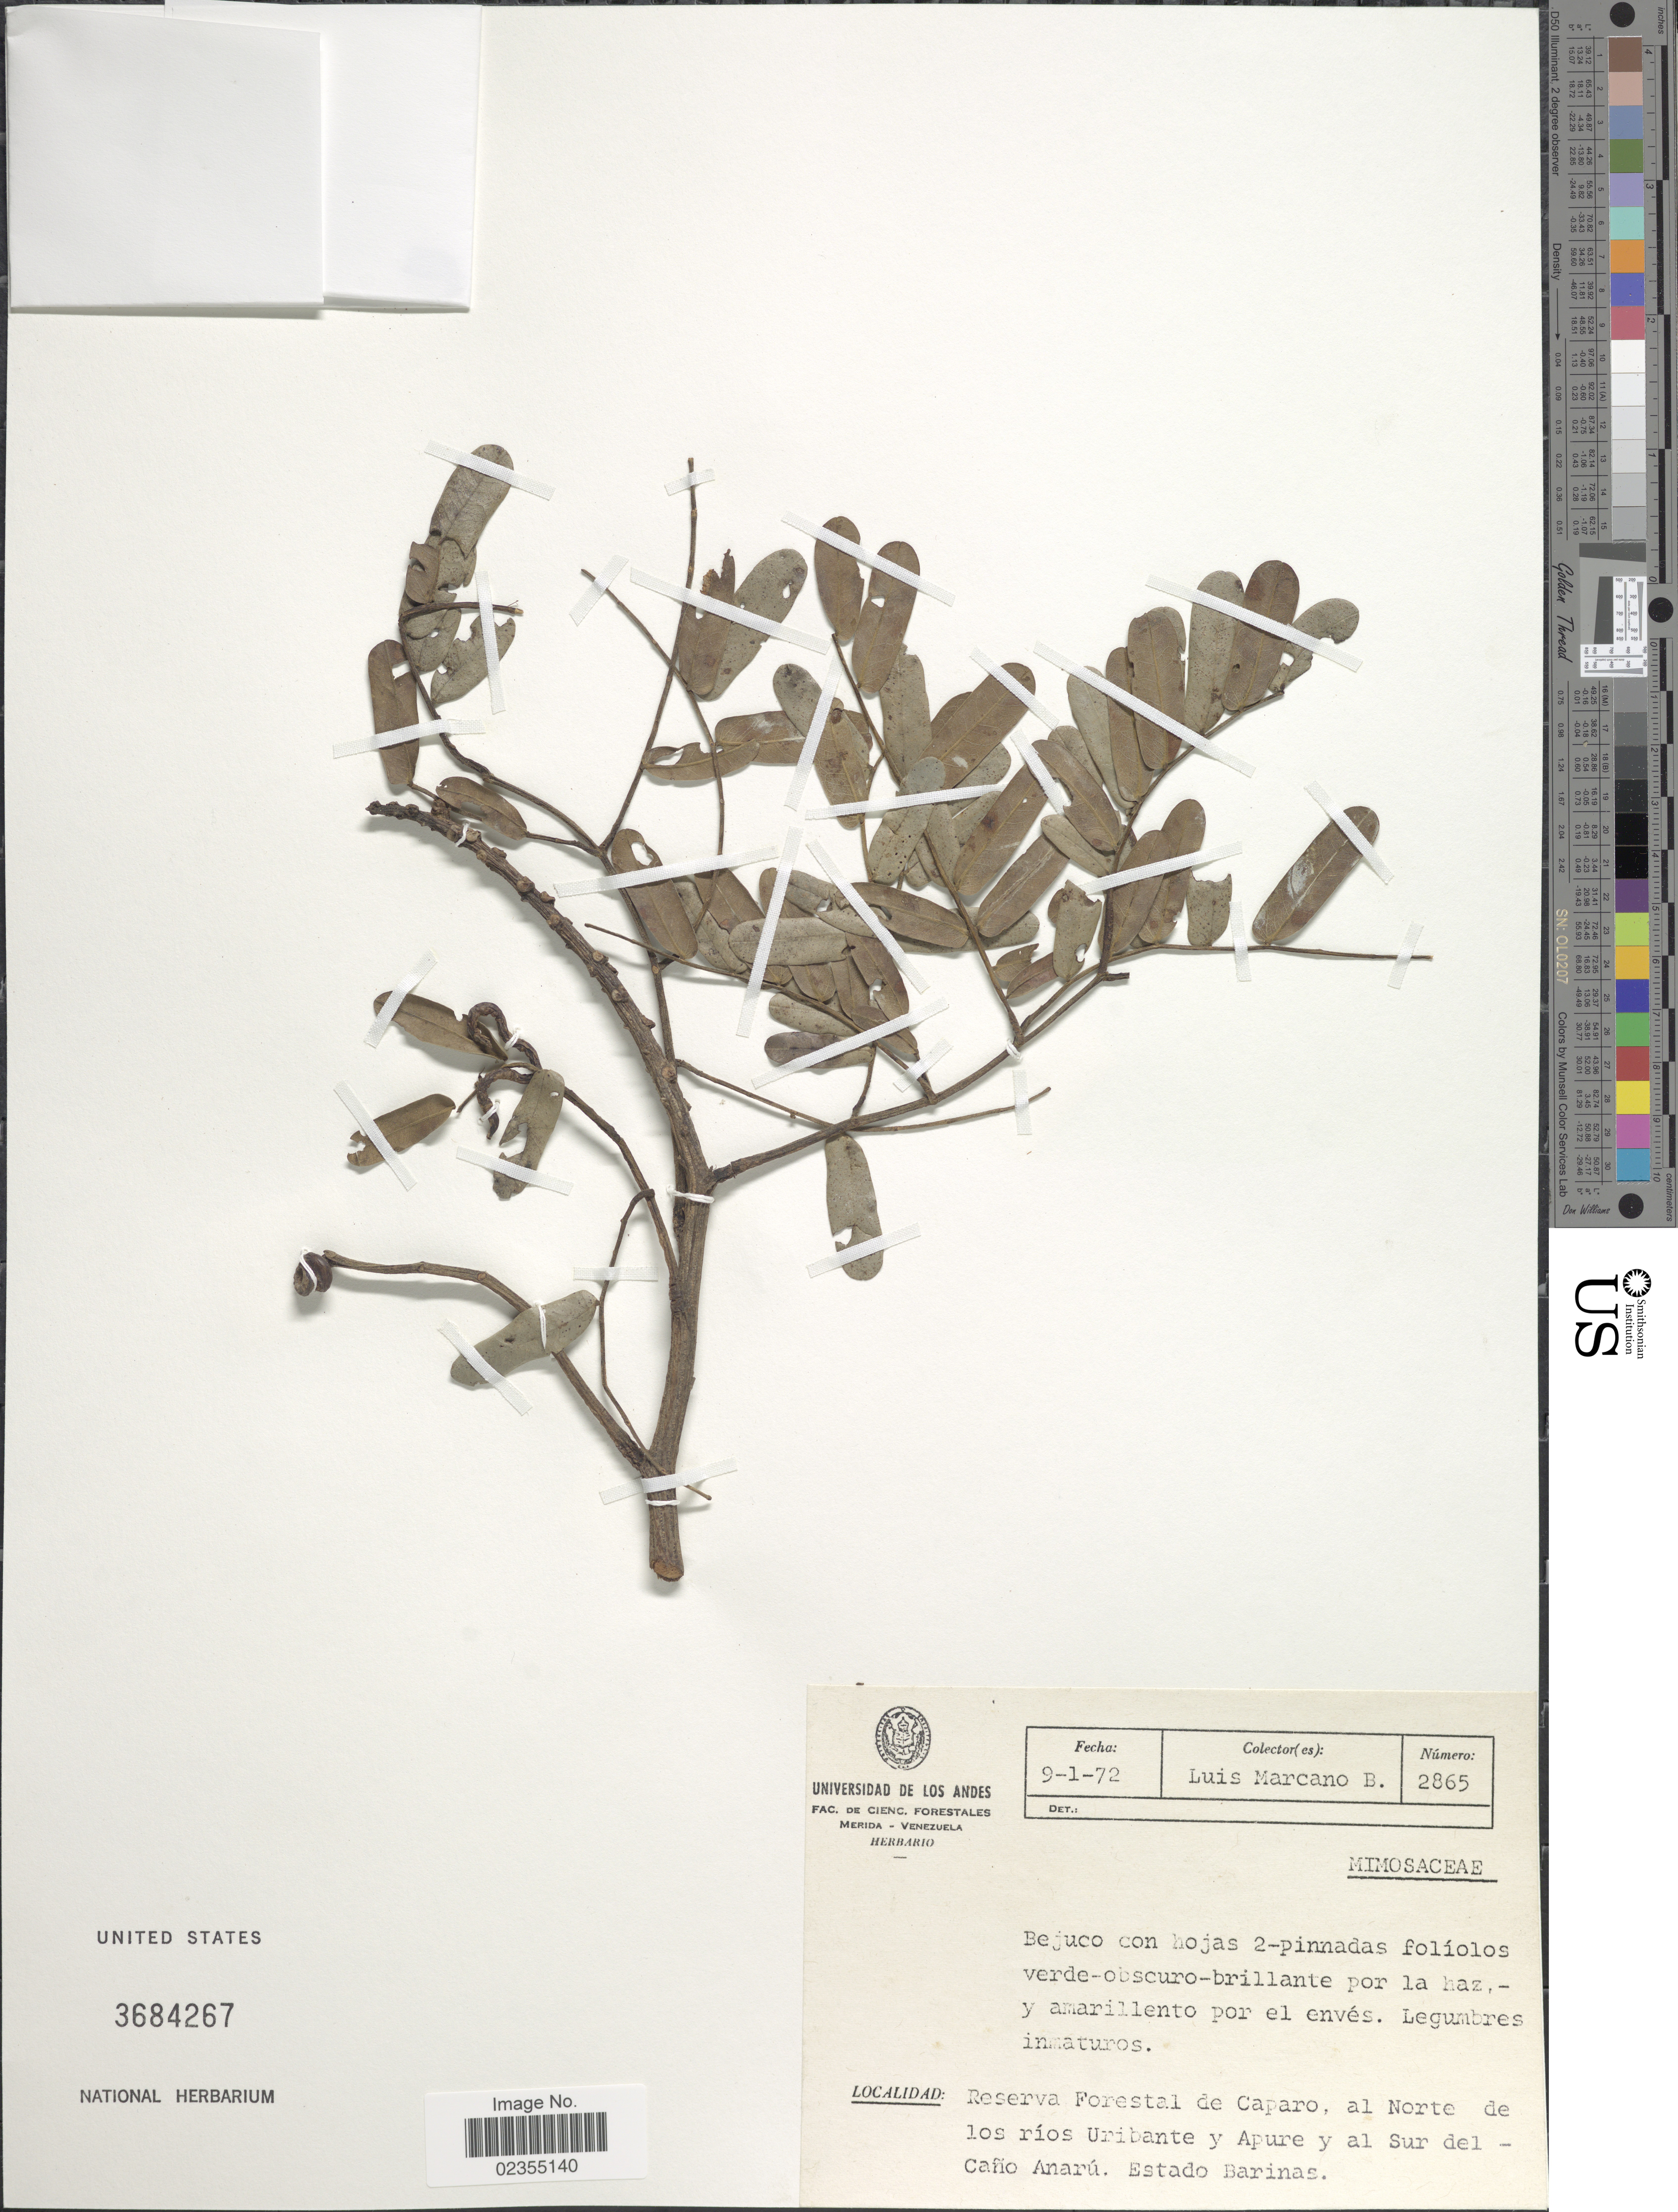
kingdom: Plantae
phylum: Tracheophyta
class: Magnoliopsida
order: Fabales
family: Fabaceae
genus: Entada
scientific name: Entada polystachya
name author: (L.) DC.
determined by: Mansano, V. F.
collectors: L. Marcano-Berti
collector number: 2865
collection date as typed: Transcribed d/m/y: 9/1/72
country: Venezuela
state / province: Barinas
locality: Reserva Forestal de Caparo, al Norte de los ríos Uribante y Apure y al Sur del - Caño Anarú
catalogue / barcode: US 3684267